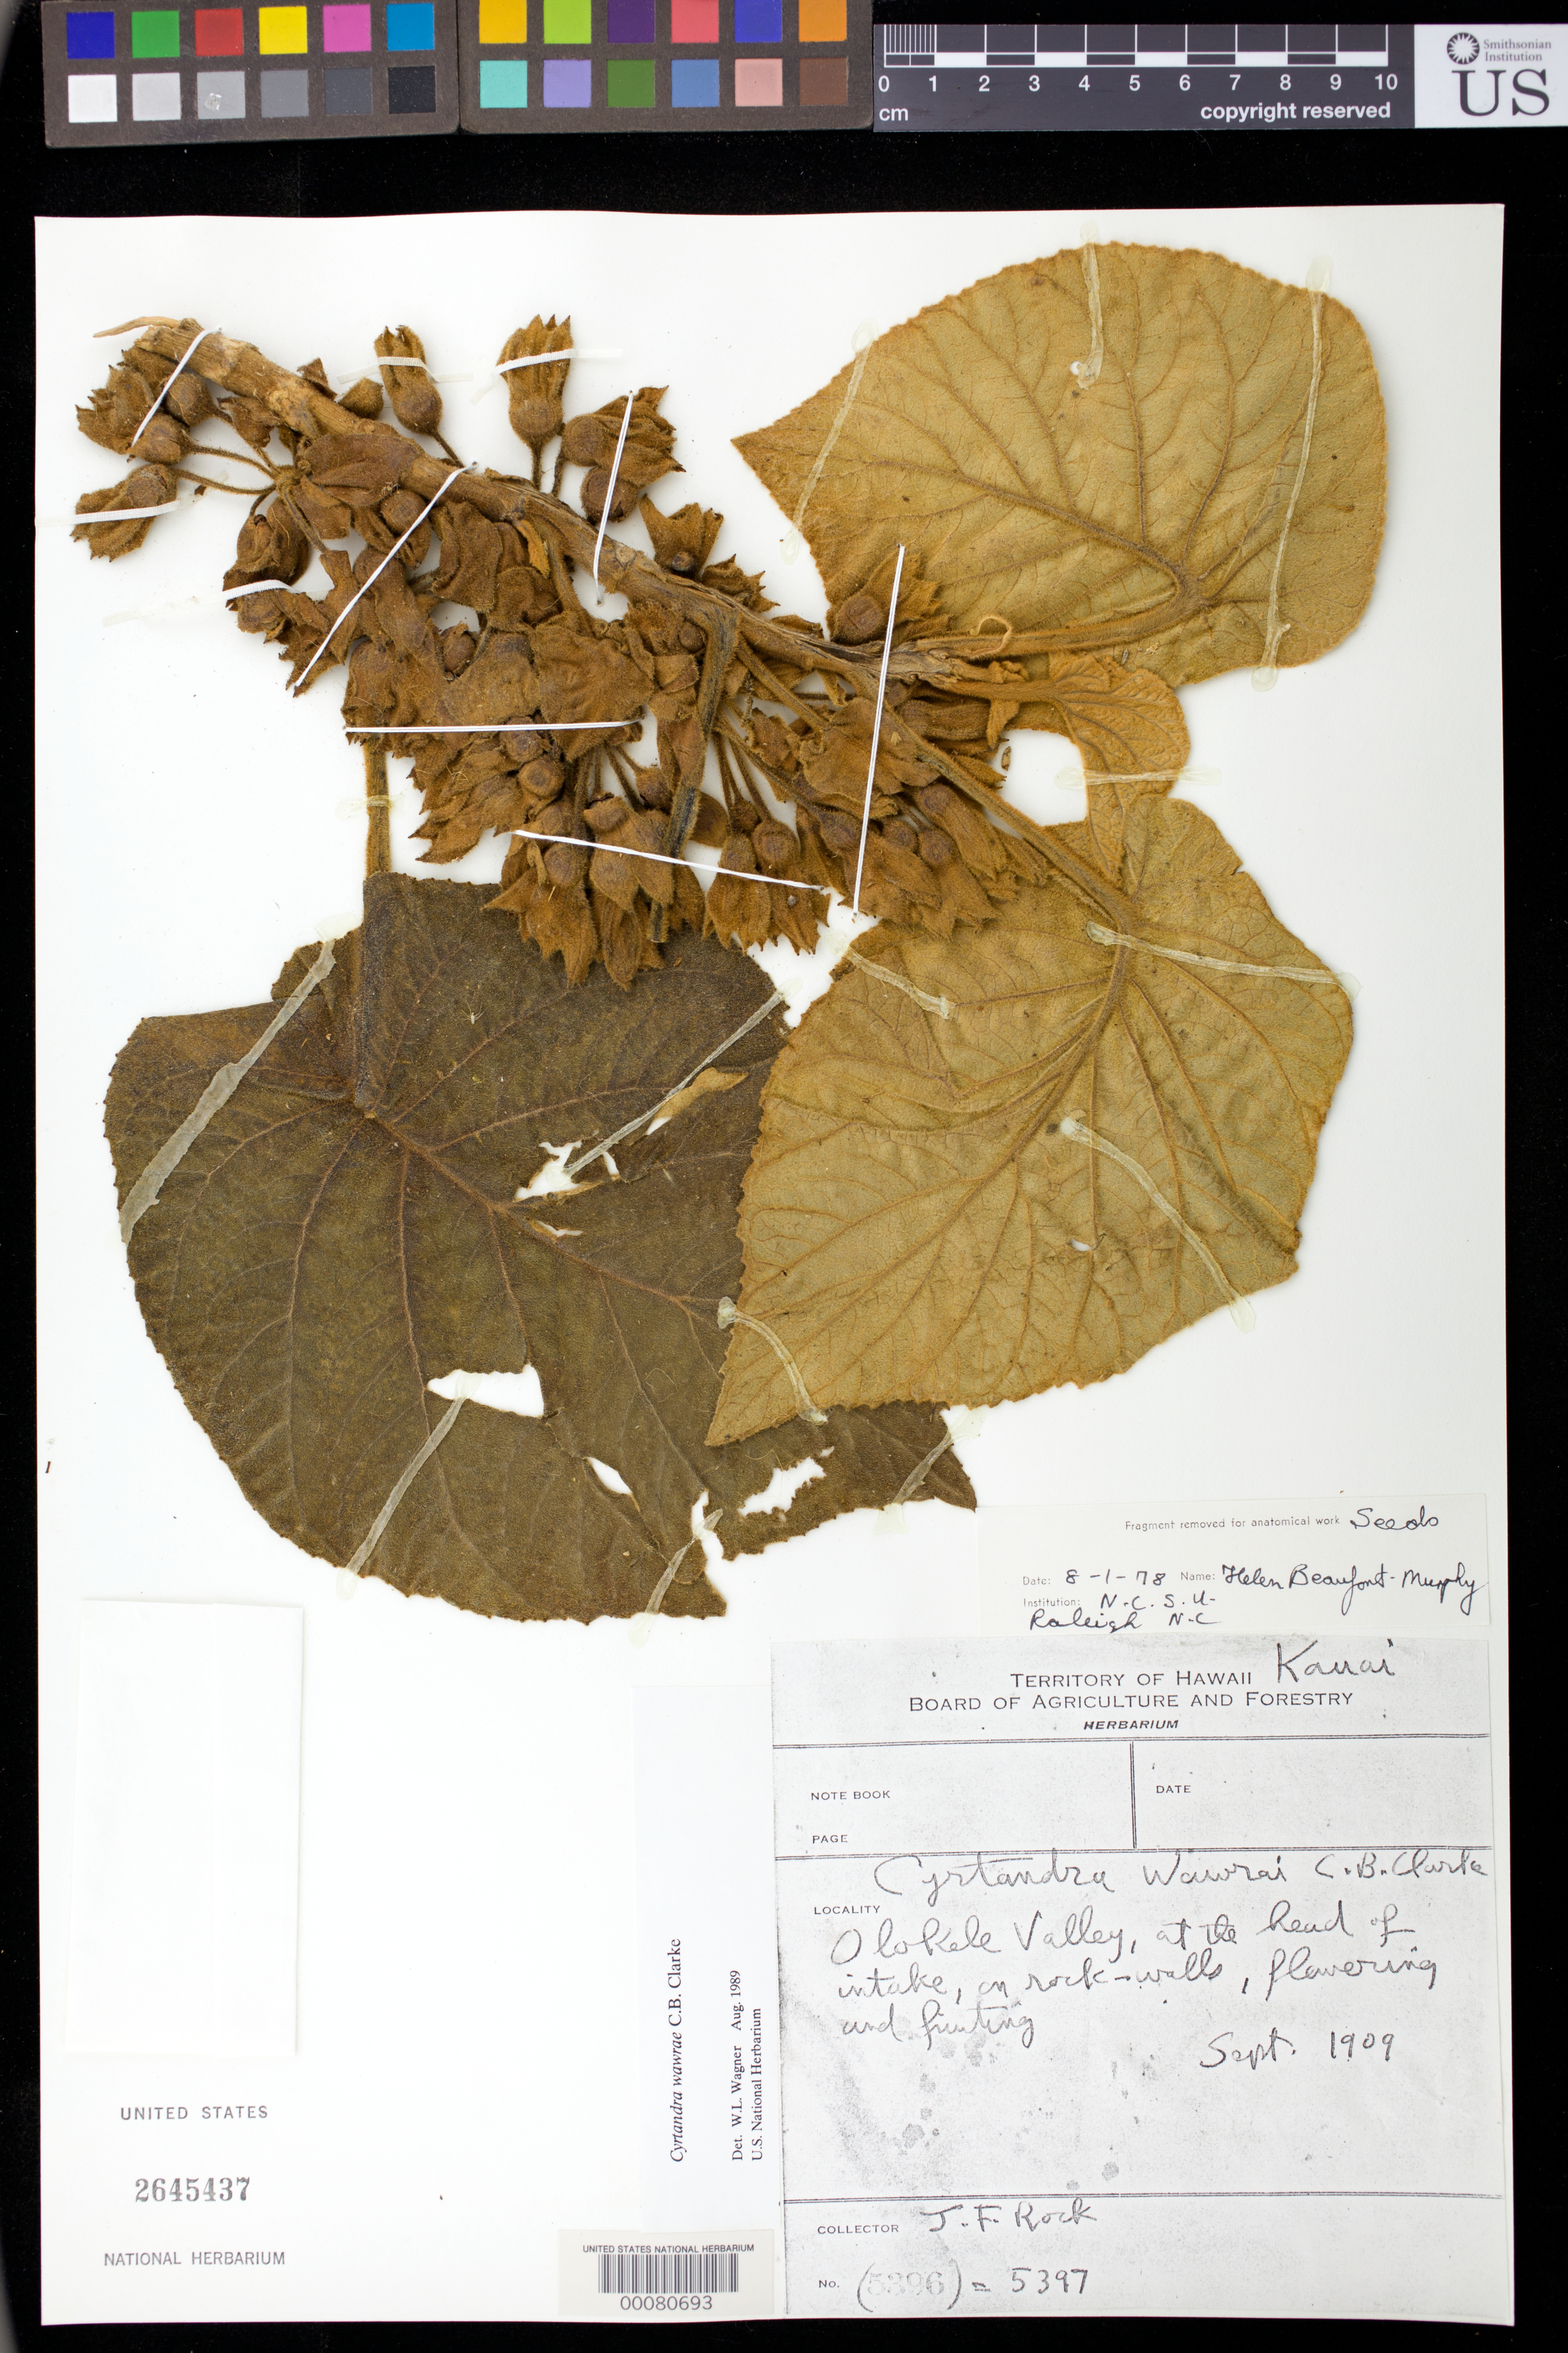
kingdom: Plantae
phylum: Tracheophyta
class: Magnoliopsida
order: Lamiales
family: Gesneriaceae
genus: Cyrtandra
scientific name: Cyrtandra wawrae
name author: C.B. Clarke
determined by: Wagner, W. L., (BOT), Smithsonian Institution - National Museum of Natural History (UNITED STATES)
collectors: J. F. Rock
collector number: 5397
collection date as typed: Sep 1909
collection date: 1909-09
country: United States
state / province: Hawaii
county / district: Kauai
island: Kaua'i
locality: Olokele valley, at the head of intake, on rock-walls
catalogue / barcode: US 2645437